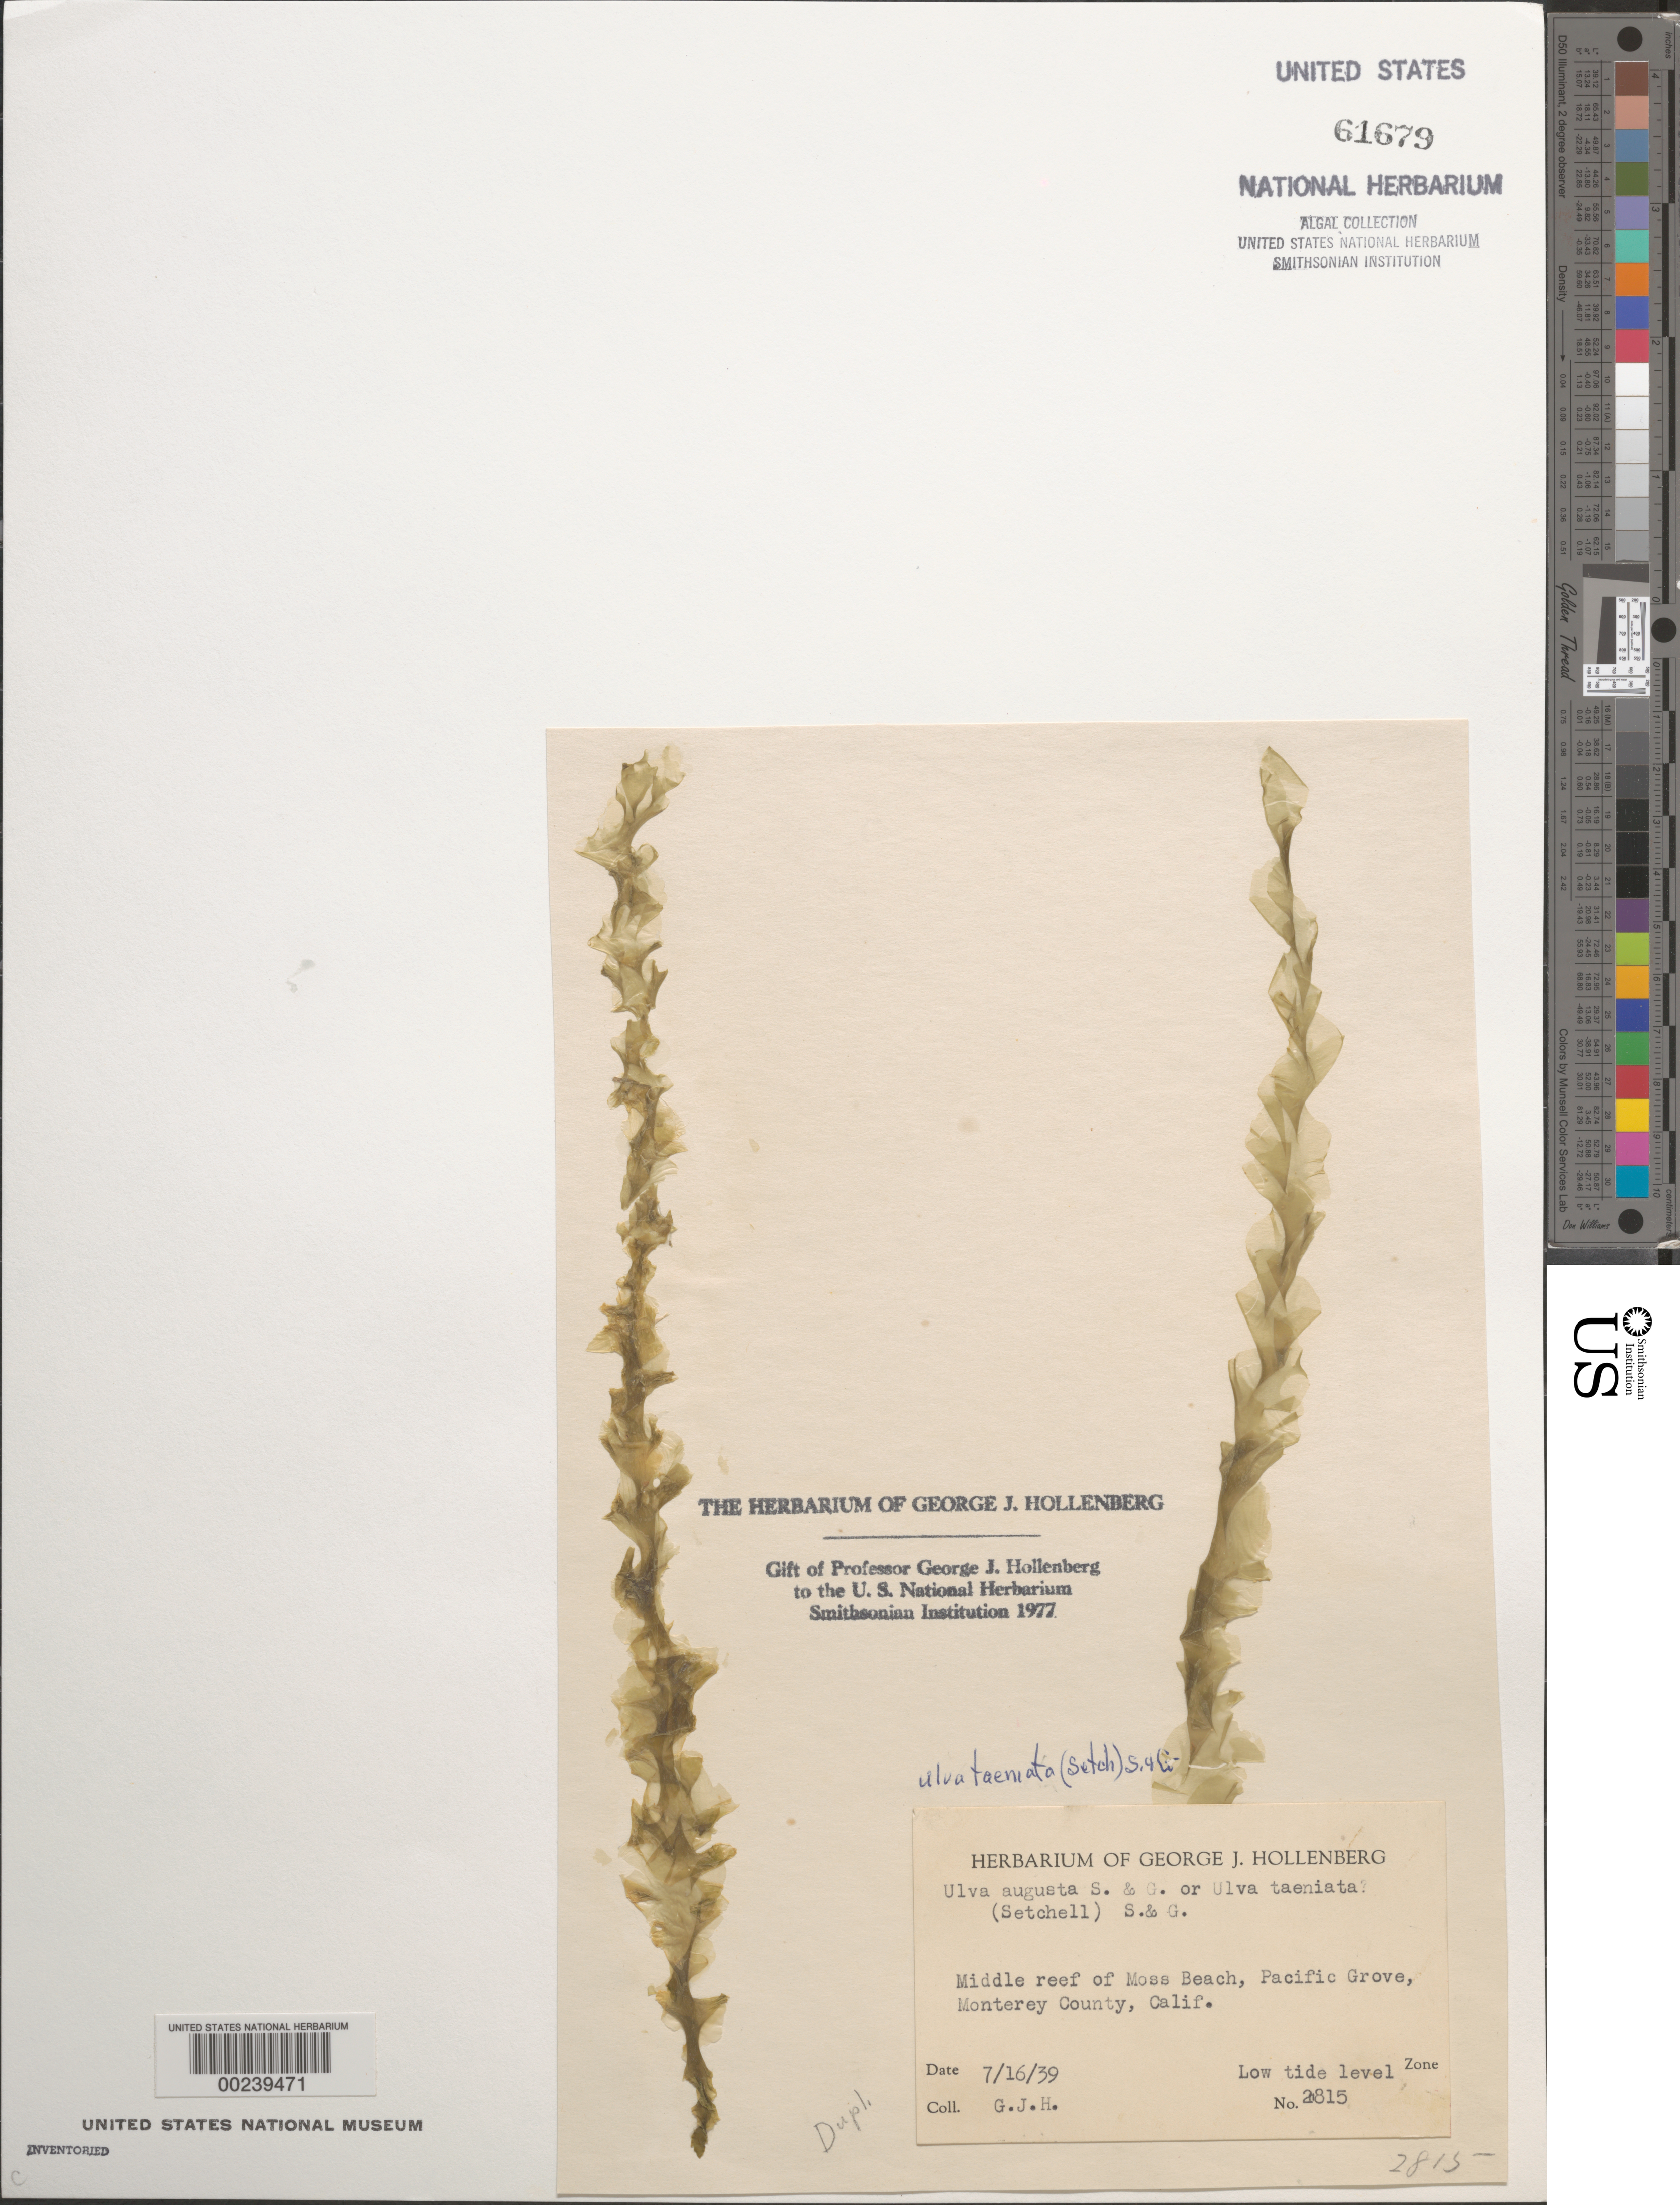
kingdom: Plantae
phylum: Chlorophyta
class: Ulvophyceae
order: Ulvales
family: Ulvaceae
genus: Ulva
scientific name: Ulva taeniata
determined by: Hollenberg, George J.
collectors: G. Hollenberg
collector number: GJH 2815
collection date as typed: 16 Jul 1939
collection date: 1939-07-16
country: United States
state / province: California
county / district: Monterey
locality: Middle reef of Moss Beach, Pacific Grove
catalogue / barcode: US 61679